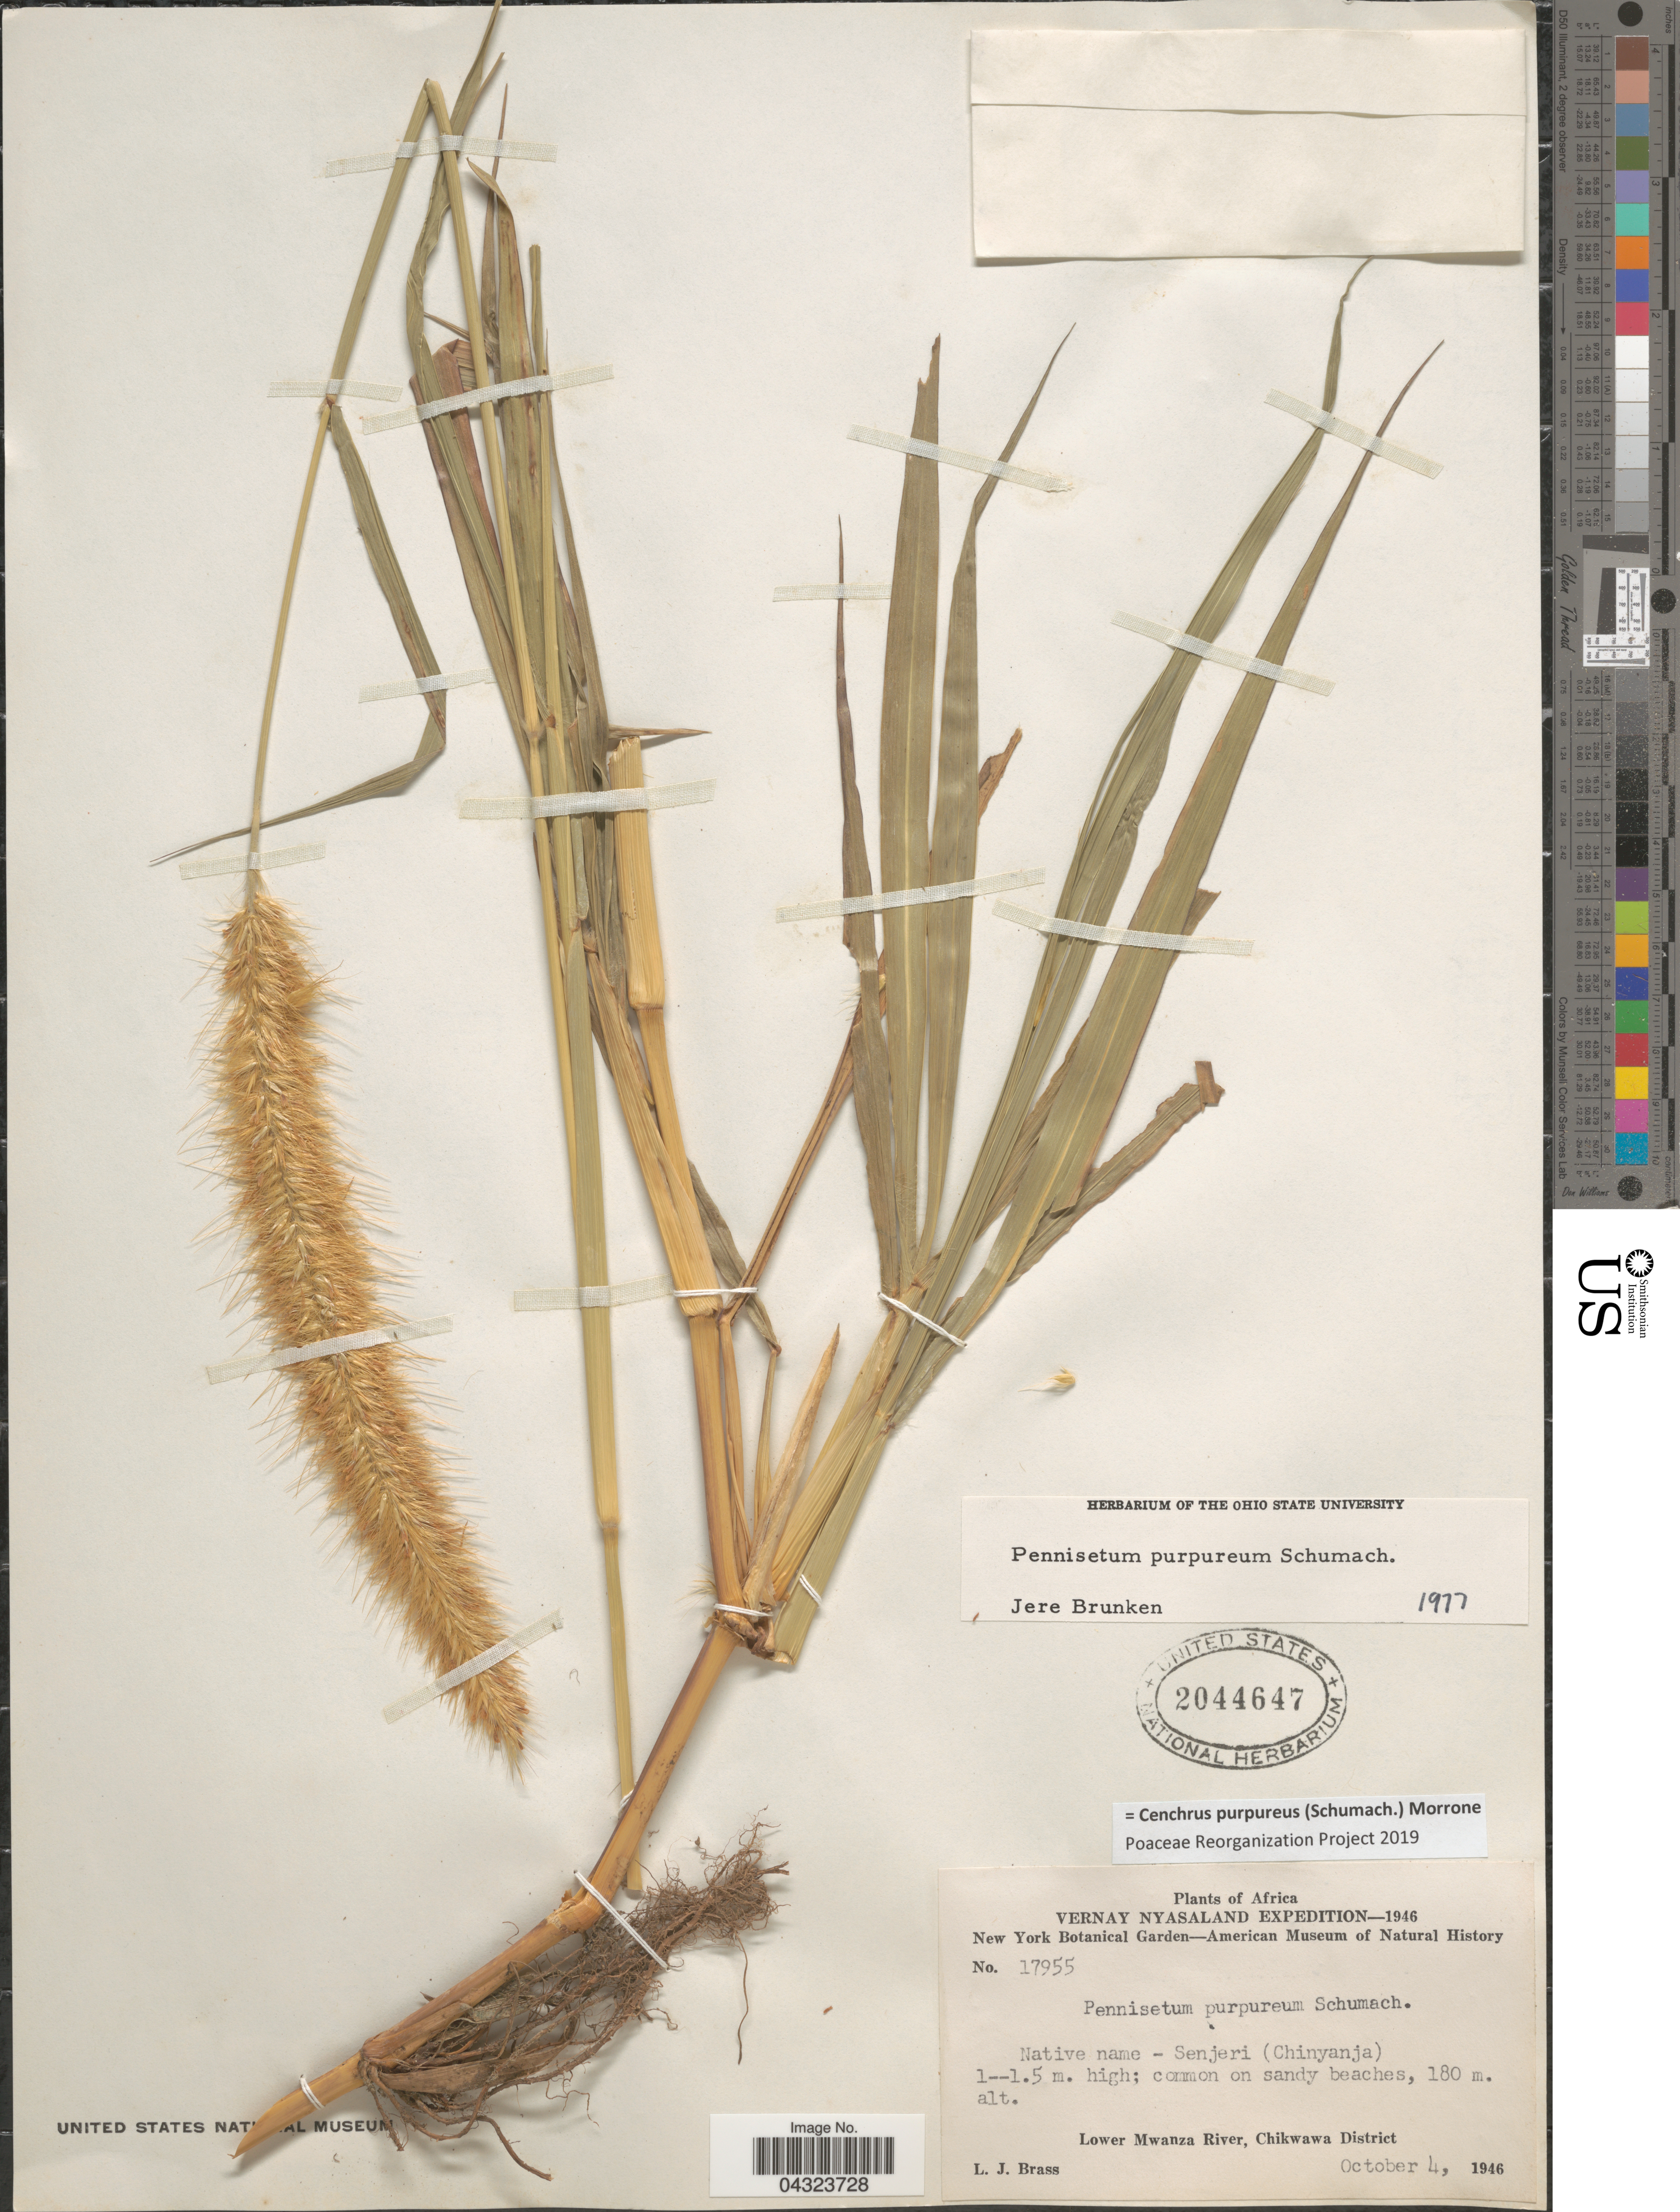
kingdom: Plantae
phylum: Tracheophyta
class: Liliopsida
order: Poales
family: Poaceae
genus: Cenchrus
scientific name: Cenchrus purpureus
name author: (Schumach.) Morrone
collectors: L. J. Brass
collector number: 17955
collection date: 1946-10-04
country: Tanzania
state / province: Mwanza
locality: Africa. Vernay Nyasaland Expedition- 1946. Lower Mwanza River, Chikwawa District.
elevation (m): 180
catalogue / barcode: US 2044647